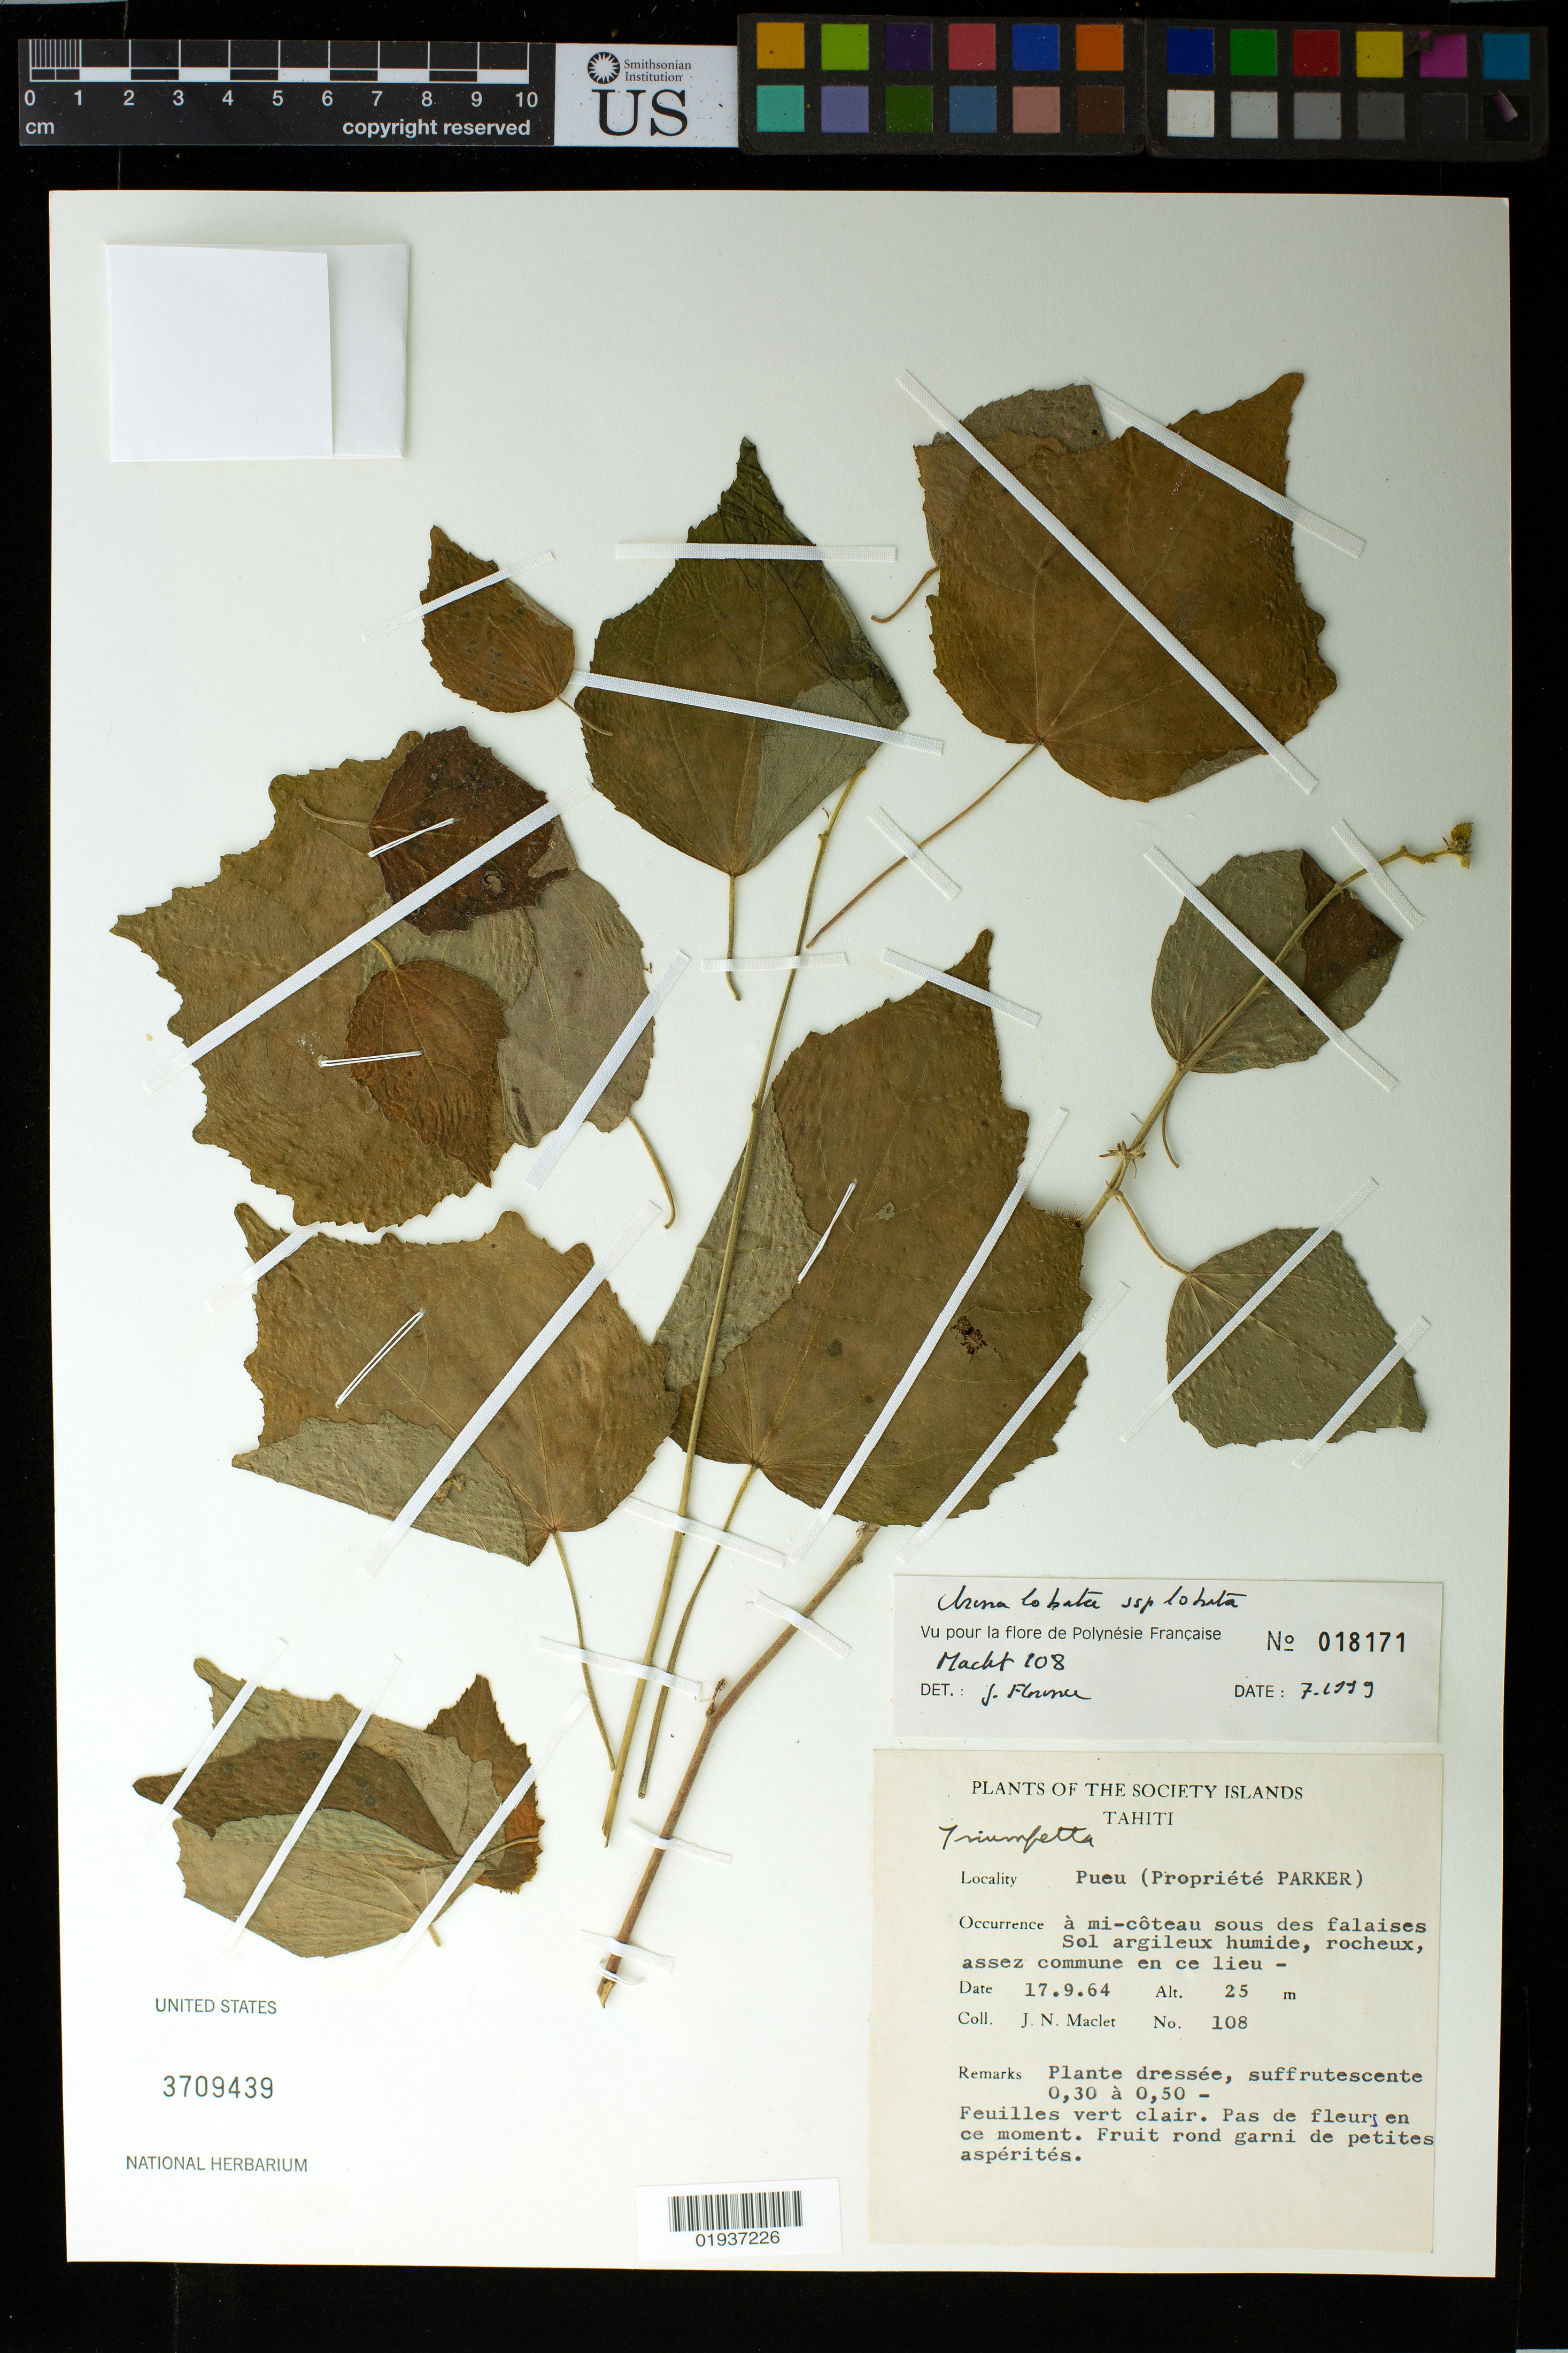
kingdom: Plantae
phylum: Tracheophyta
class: Magnoliopsida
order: Malvales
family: Malvaceae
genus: Urena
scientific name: Urena lobata subsp. lobata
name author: L.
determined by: Florence, J.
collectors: J. Maclet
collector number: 108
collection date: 1964-09-17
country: French Polynesia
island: Tahiti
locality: Pueu (Propriete Parker)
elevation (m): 25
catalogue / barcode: US 3709439